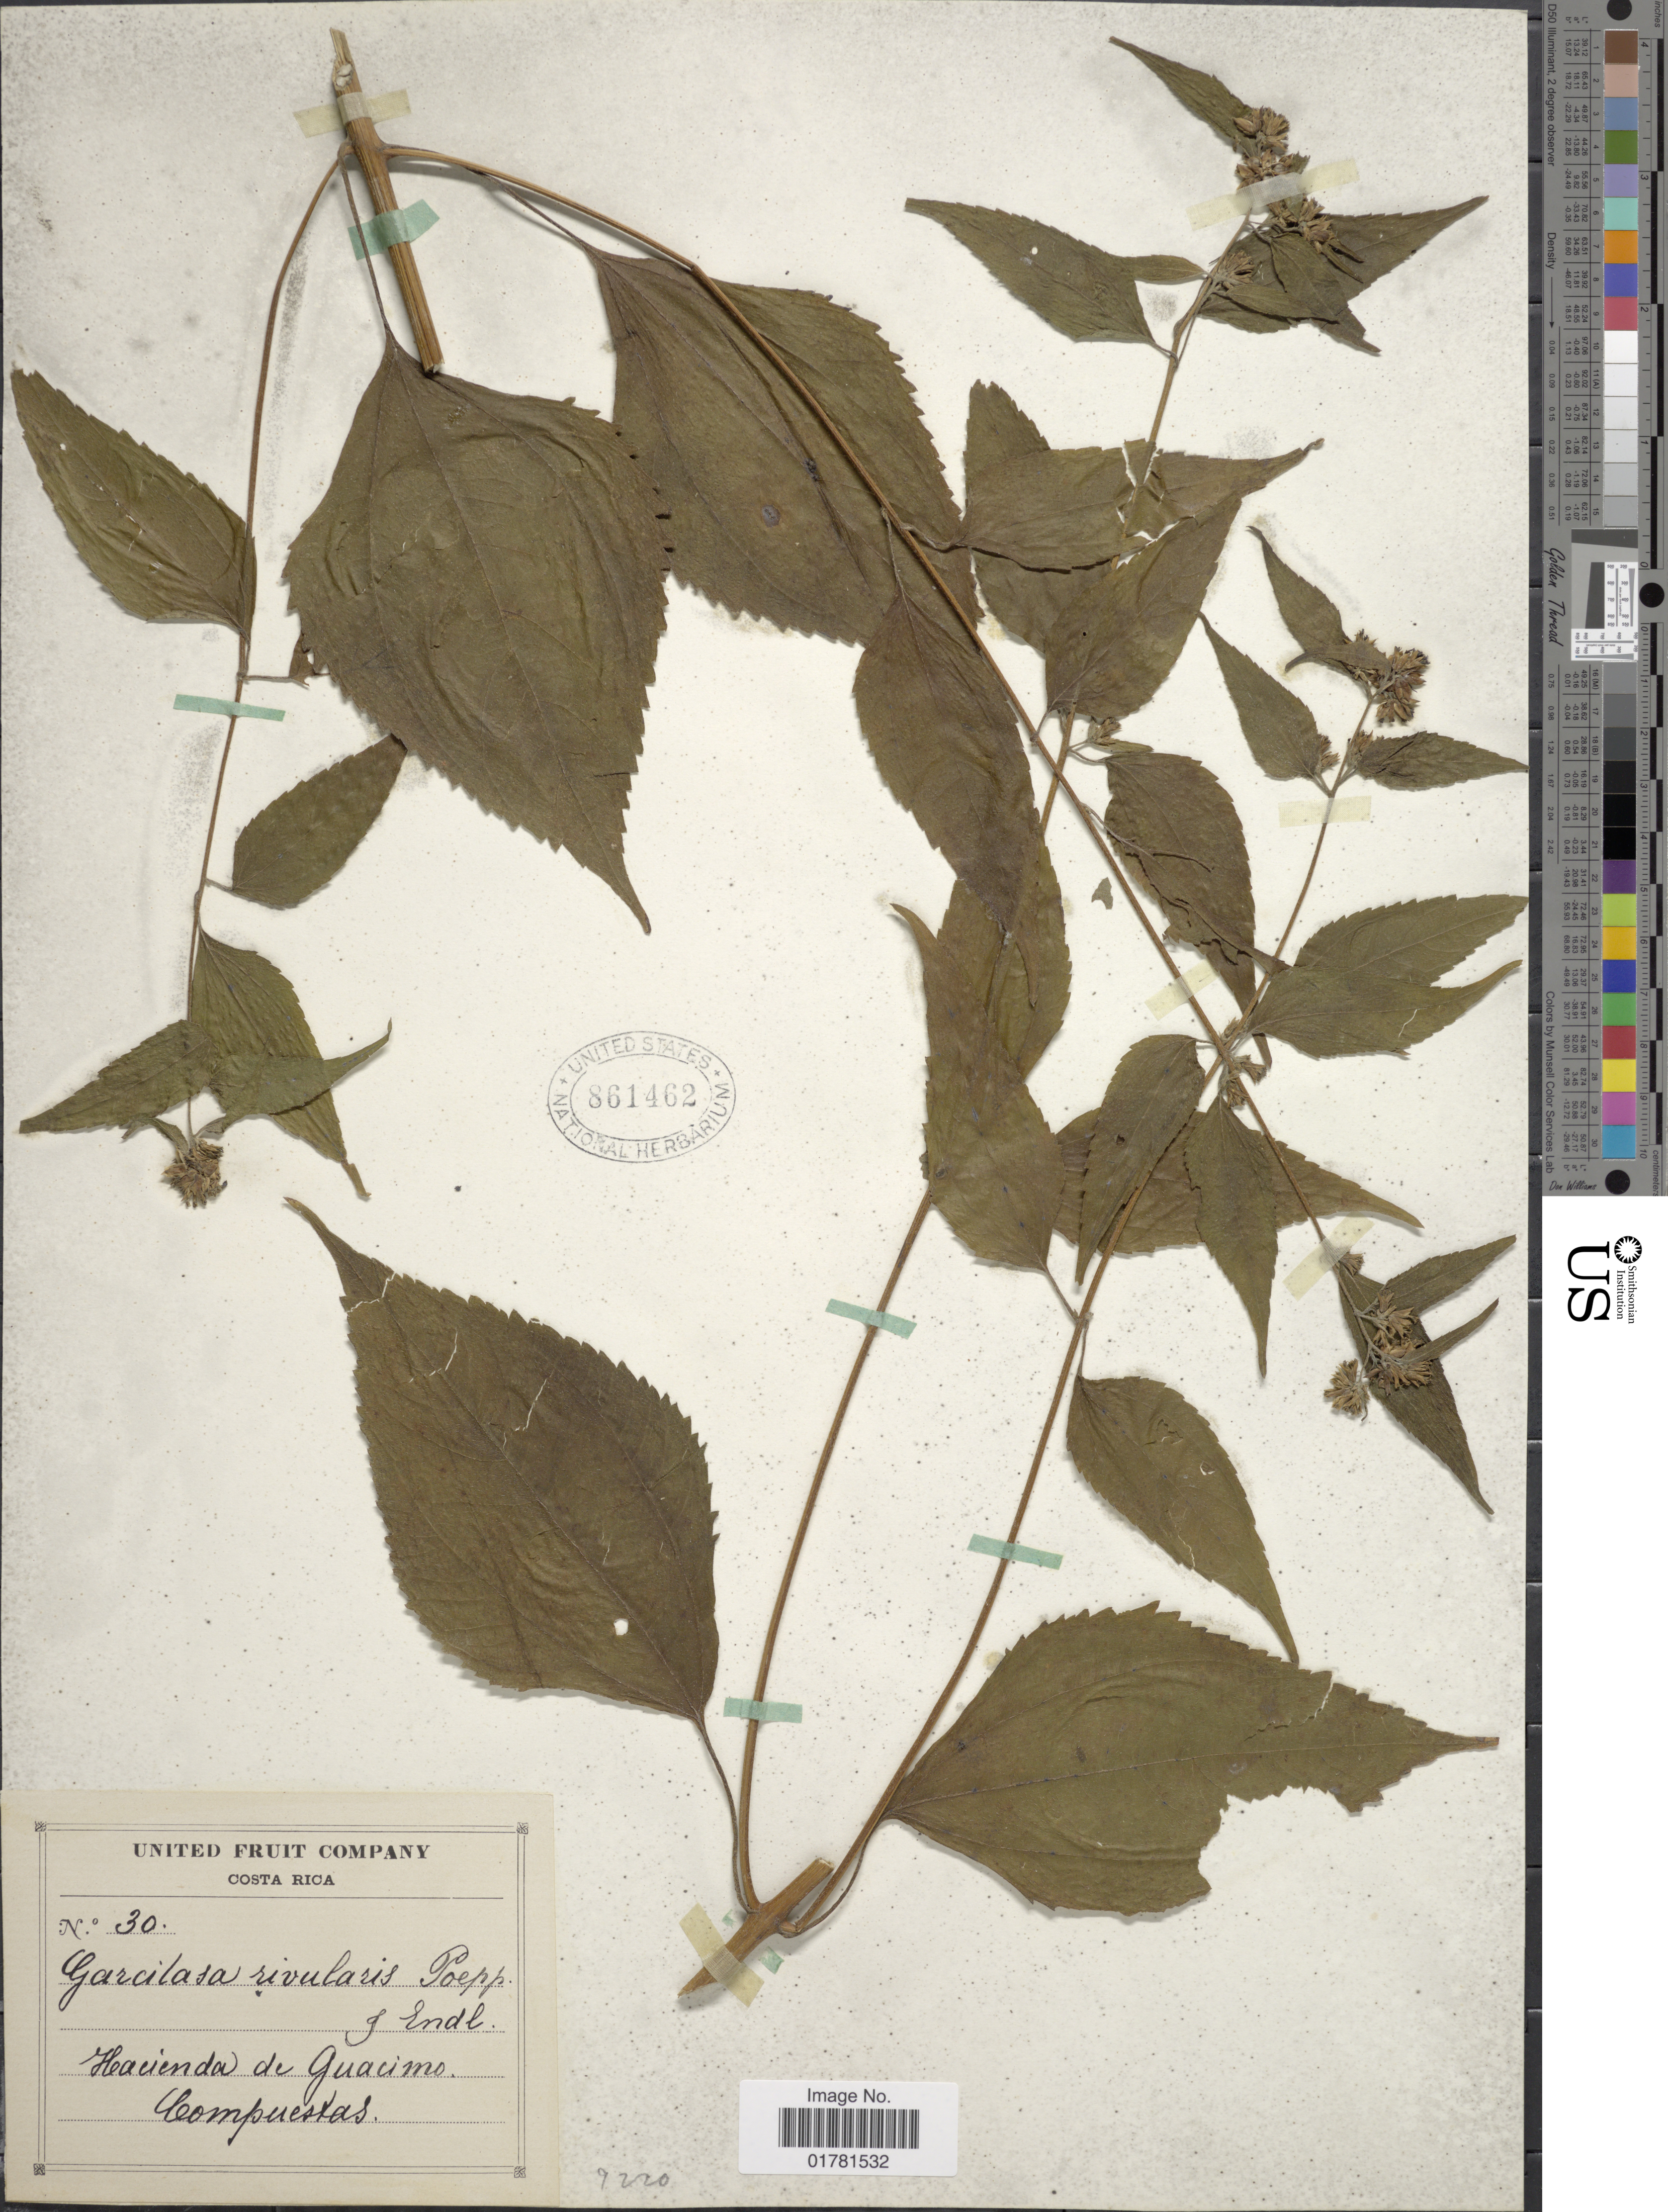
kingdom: Plantae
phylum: Tracheophyta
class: Magnoliopsida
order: Asterales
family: Asteraceae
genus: Garcilassa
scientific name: Garcilassa rivularis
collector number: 30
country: Costa Rica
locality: Hacienda de Guacimo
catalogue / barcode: US 861462